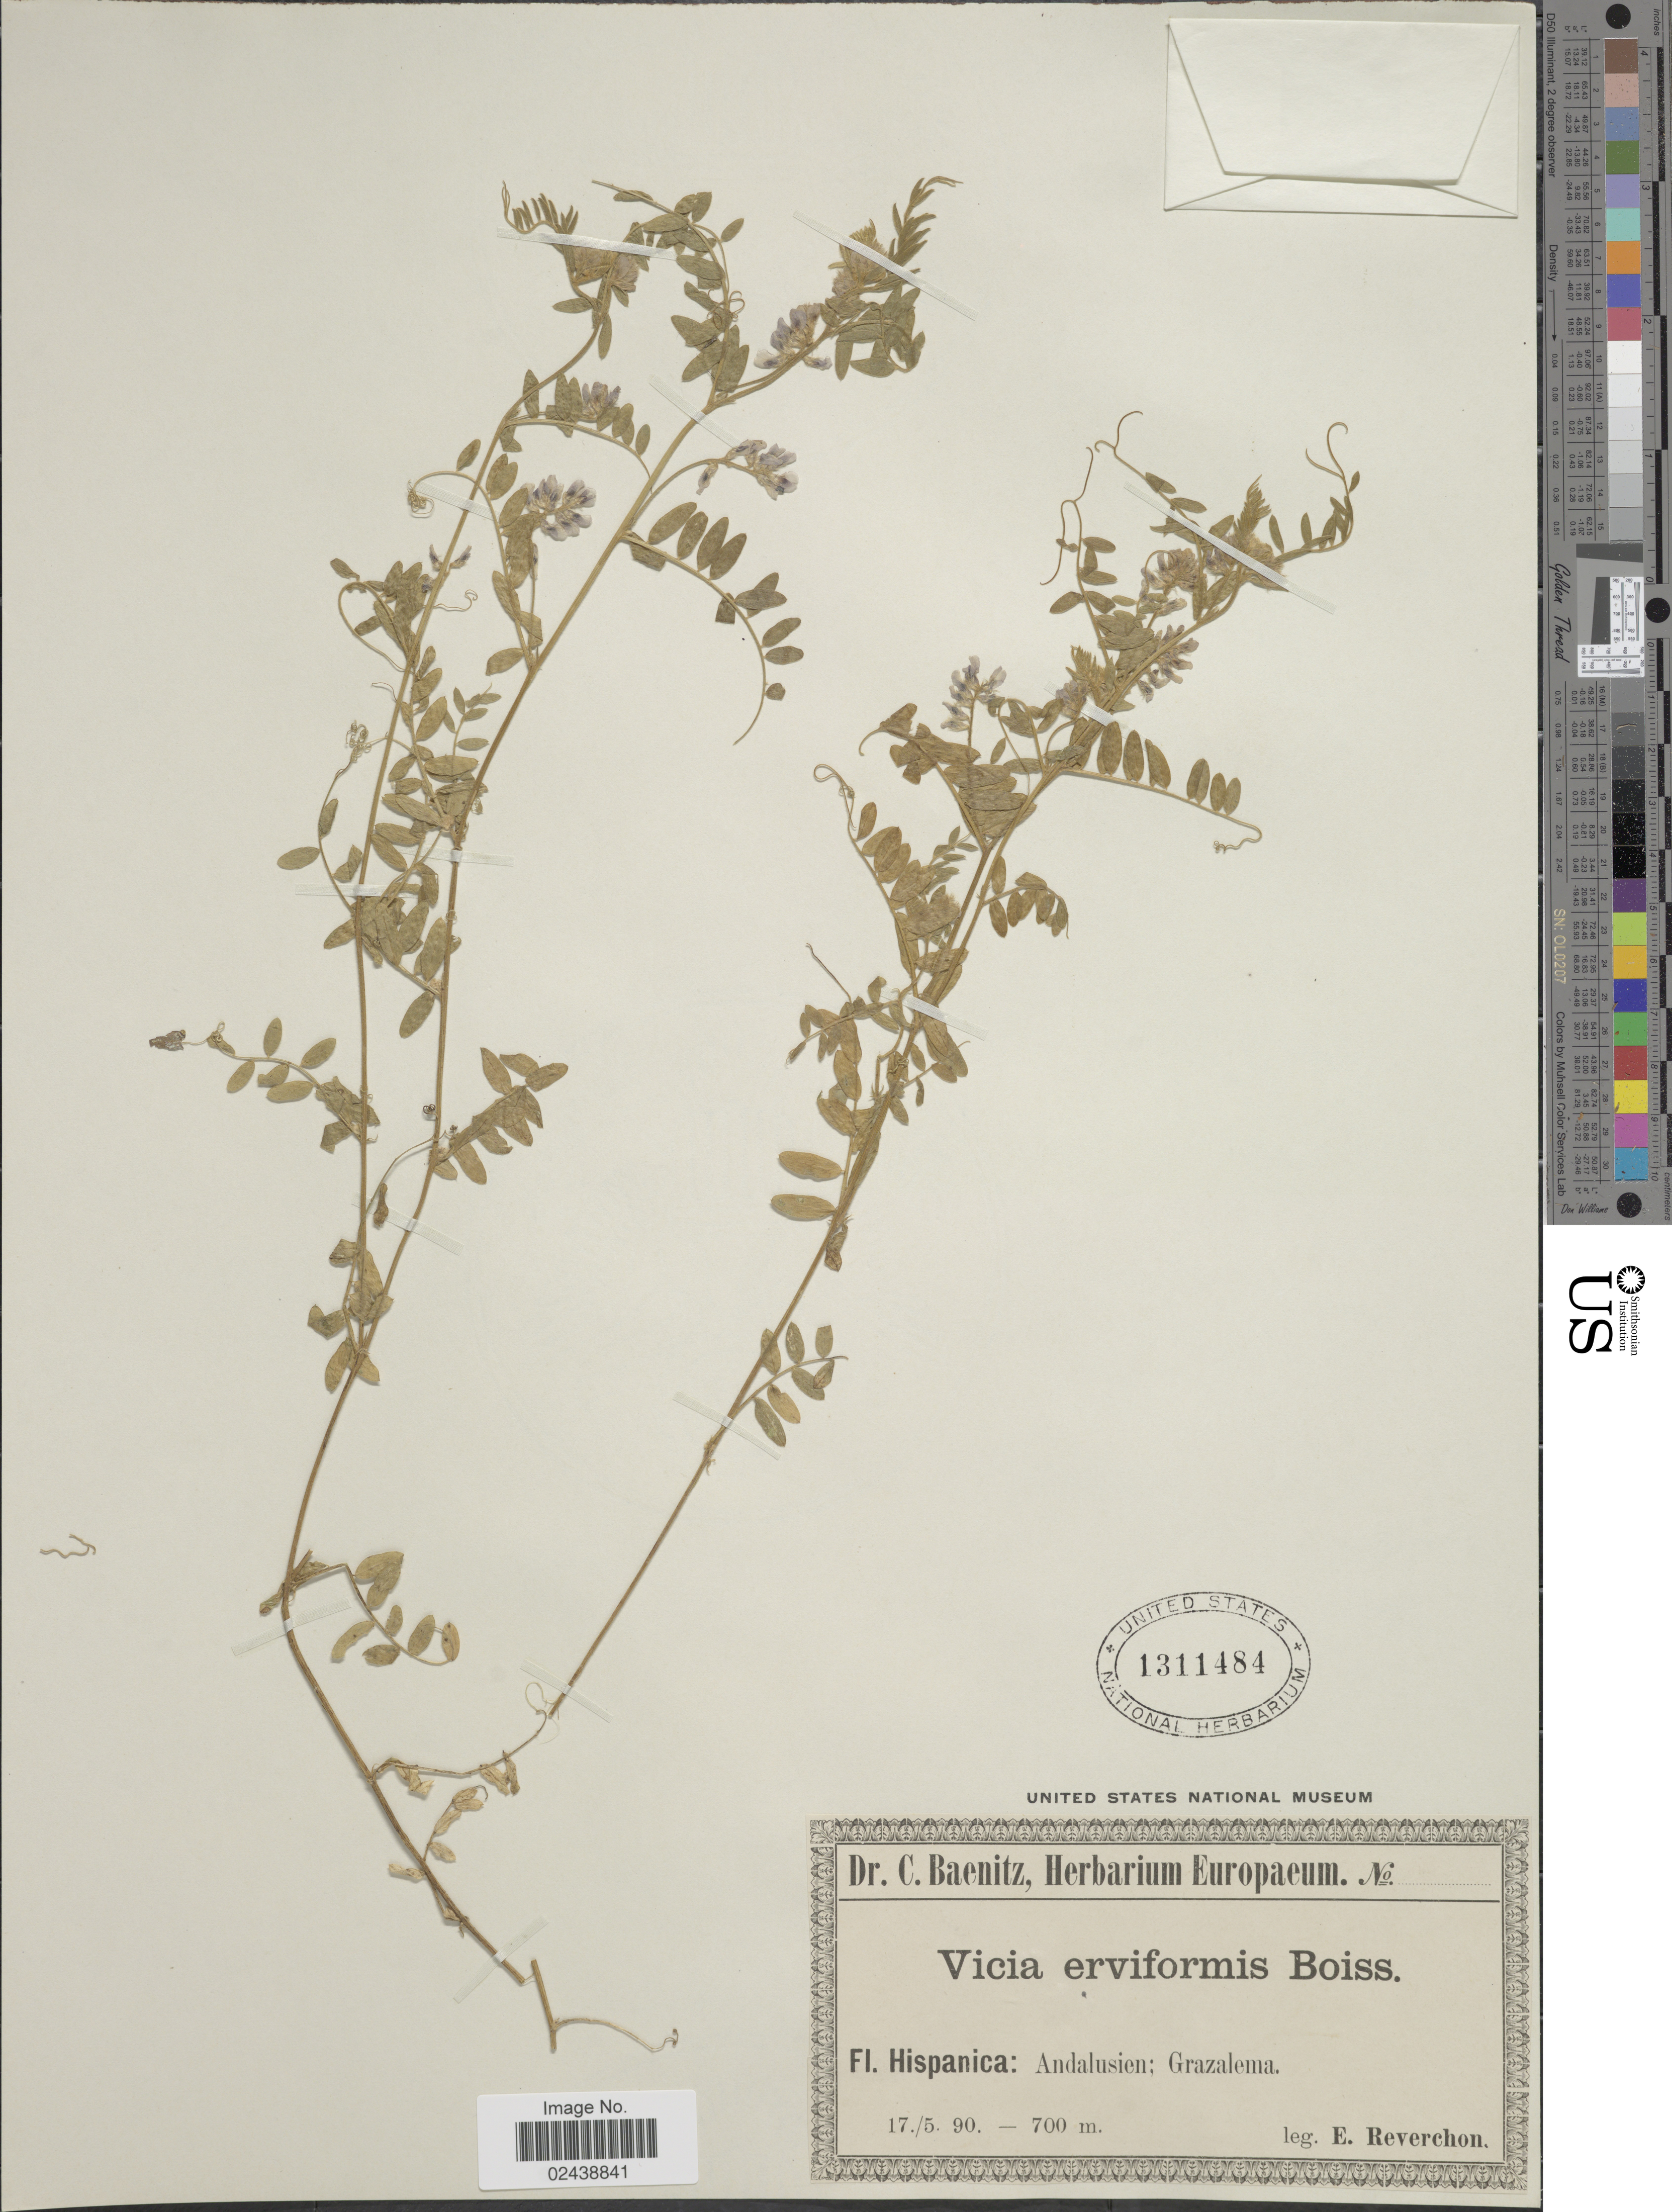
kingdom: Plantae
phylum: Tracheophyta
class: Magnoliopsida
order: Fabales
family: Fabaceae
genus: Vicia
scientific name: Vicia erviformis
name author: Winkl. ex Willk. & Lange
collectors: E. Reverchon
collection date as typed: Transcribed d/m/y: 17/5/90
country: Spain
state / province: Andalucía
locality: Hispanica: Andalusien; Grazalema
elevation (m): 700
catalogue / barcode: US 1311484